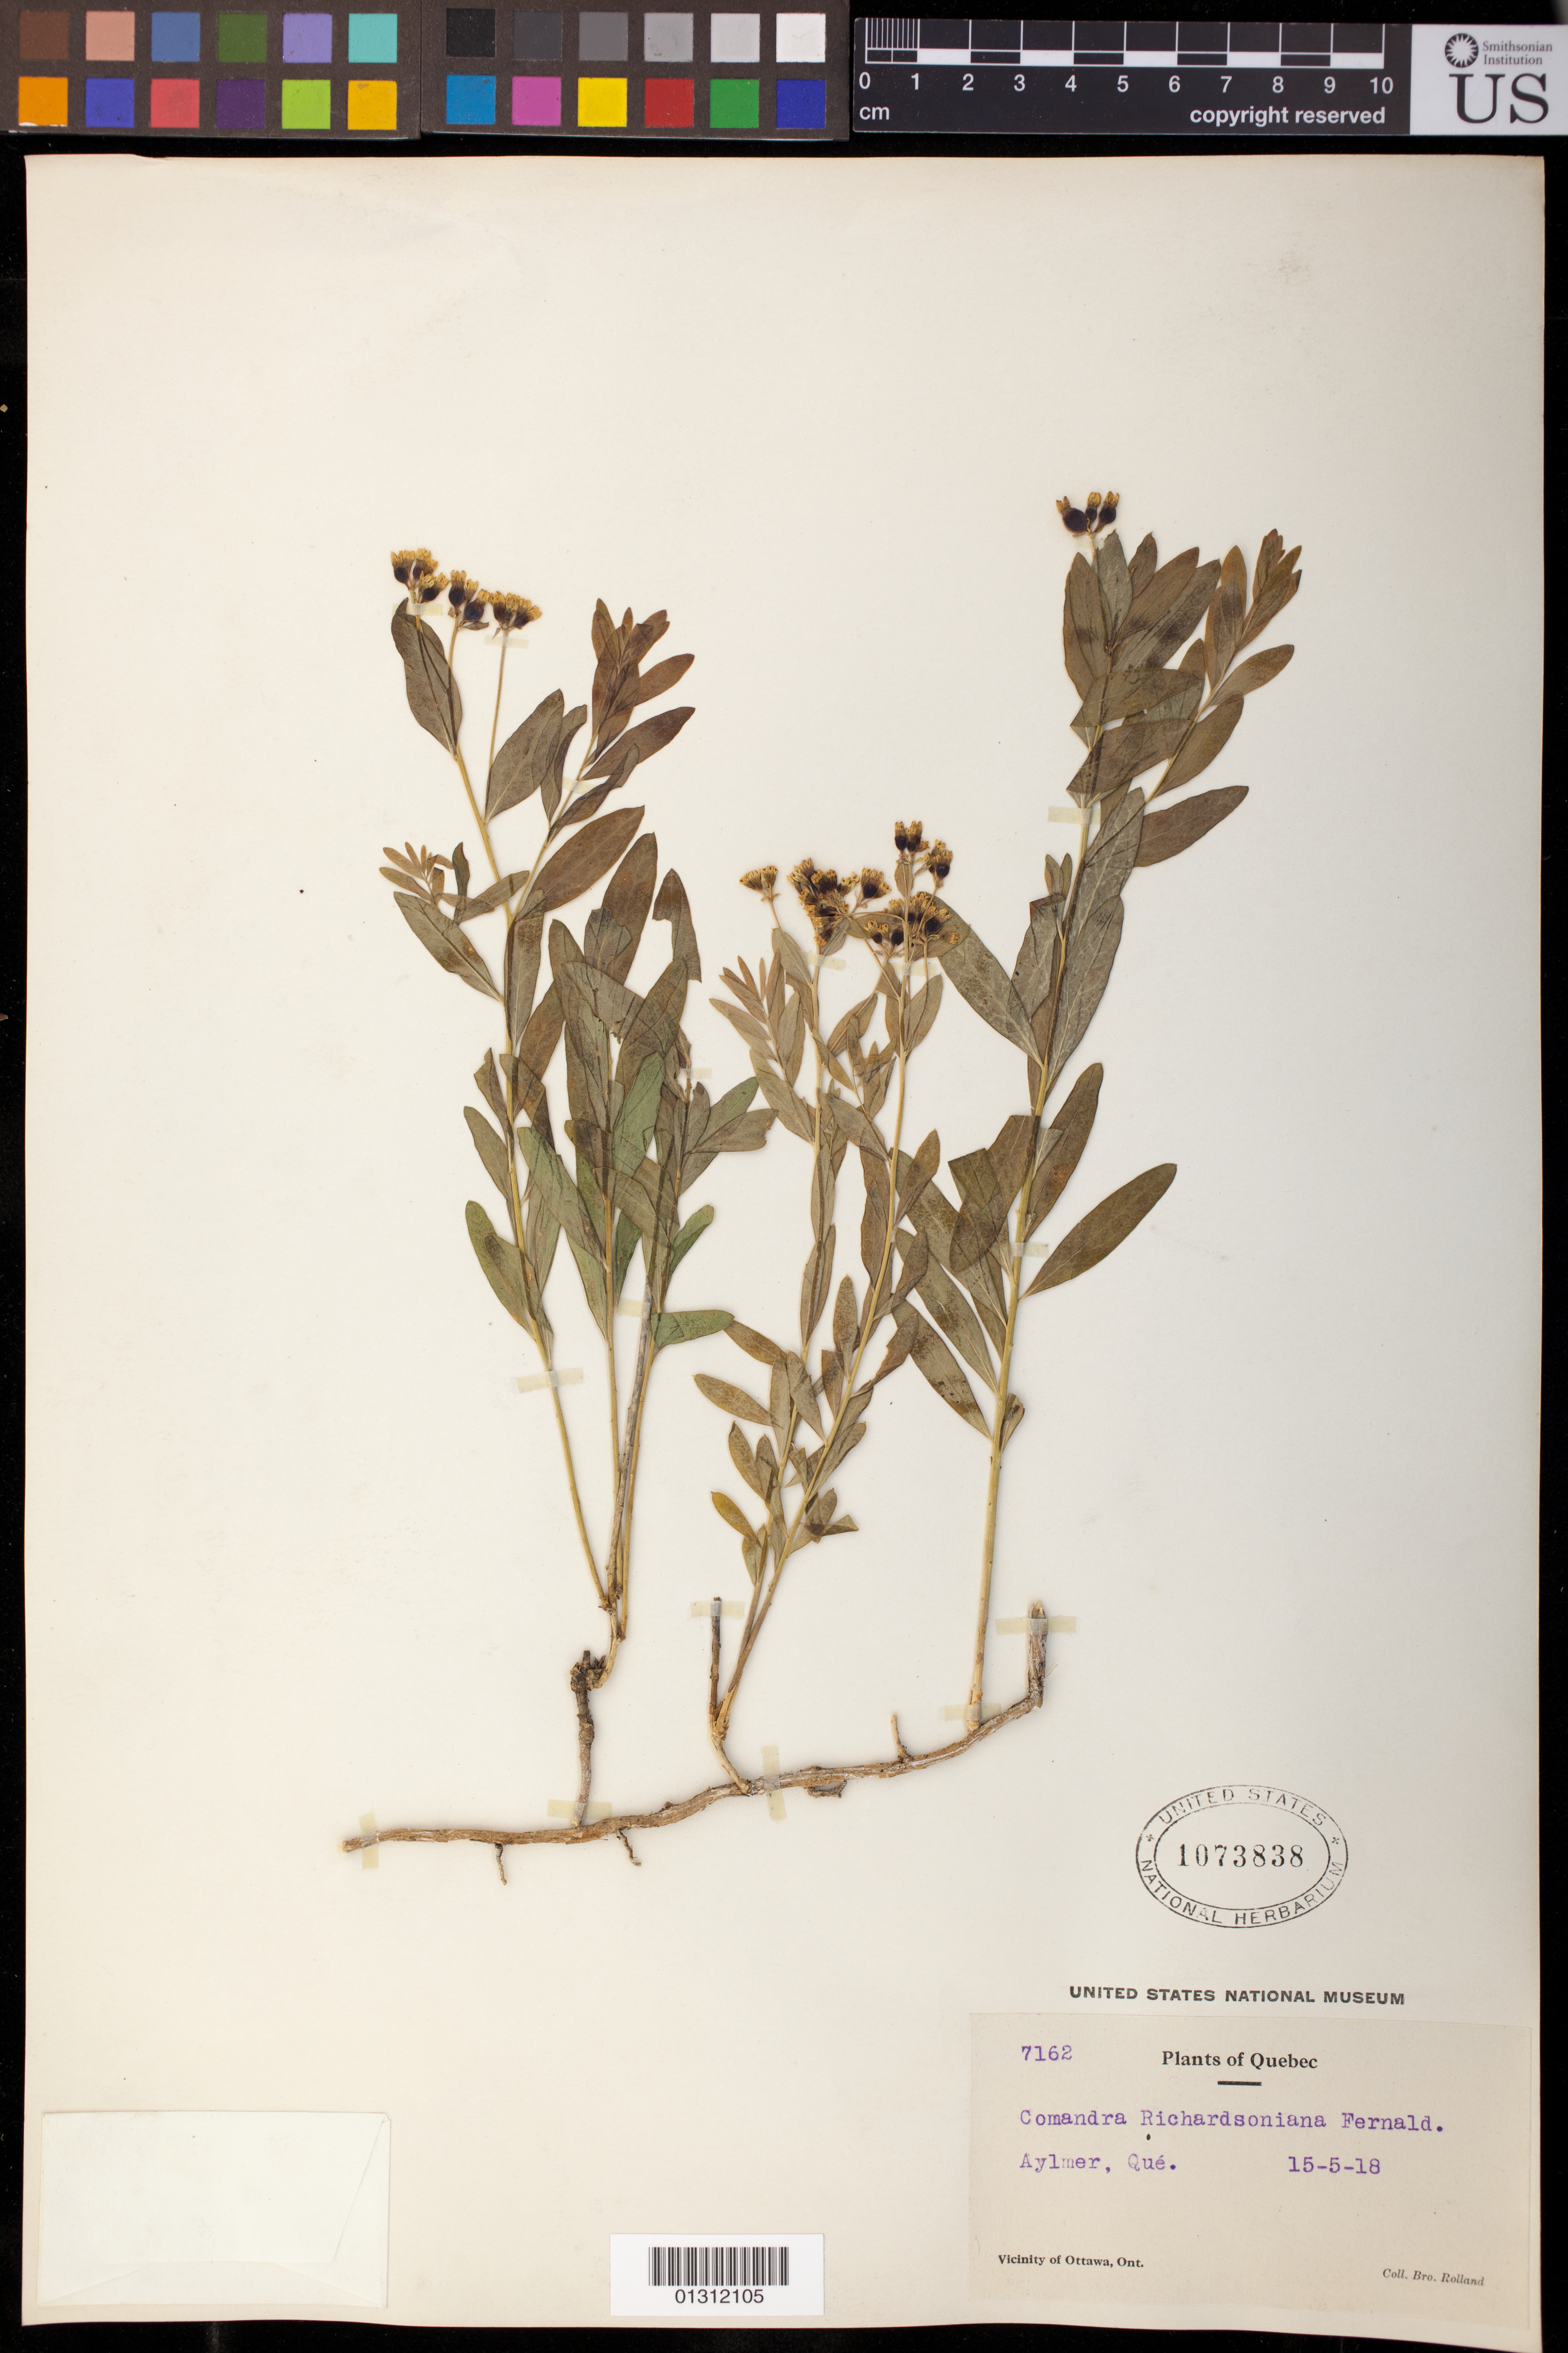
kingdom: Plantae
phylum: Tracheophyta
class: Magnoliopsida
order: Santalales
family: Comandraceae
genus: Comandra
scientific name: Comandra richardsiana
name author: Fernald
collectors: Rolland-Germain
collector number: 7162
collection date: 1918-05-15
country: Canada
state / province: Quebec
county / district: Outaouais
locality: Aylmer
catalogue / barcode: US 1073838